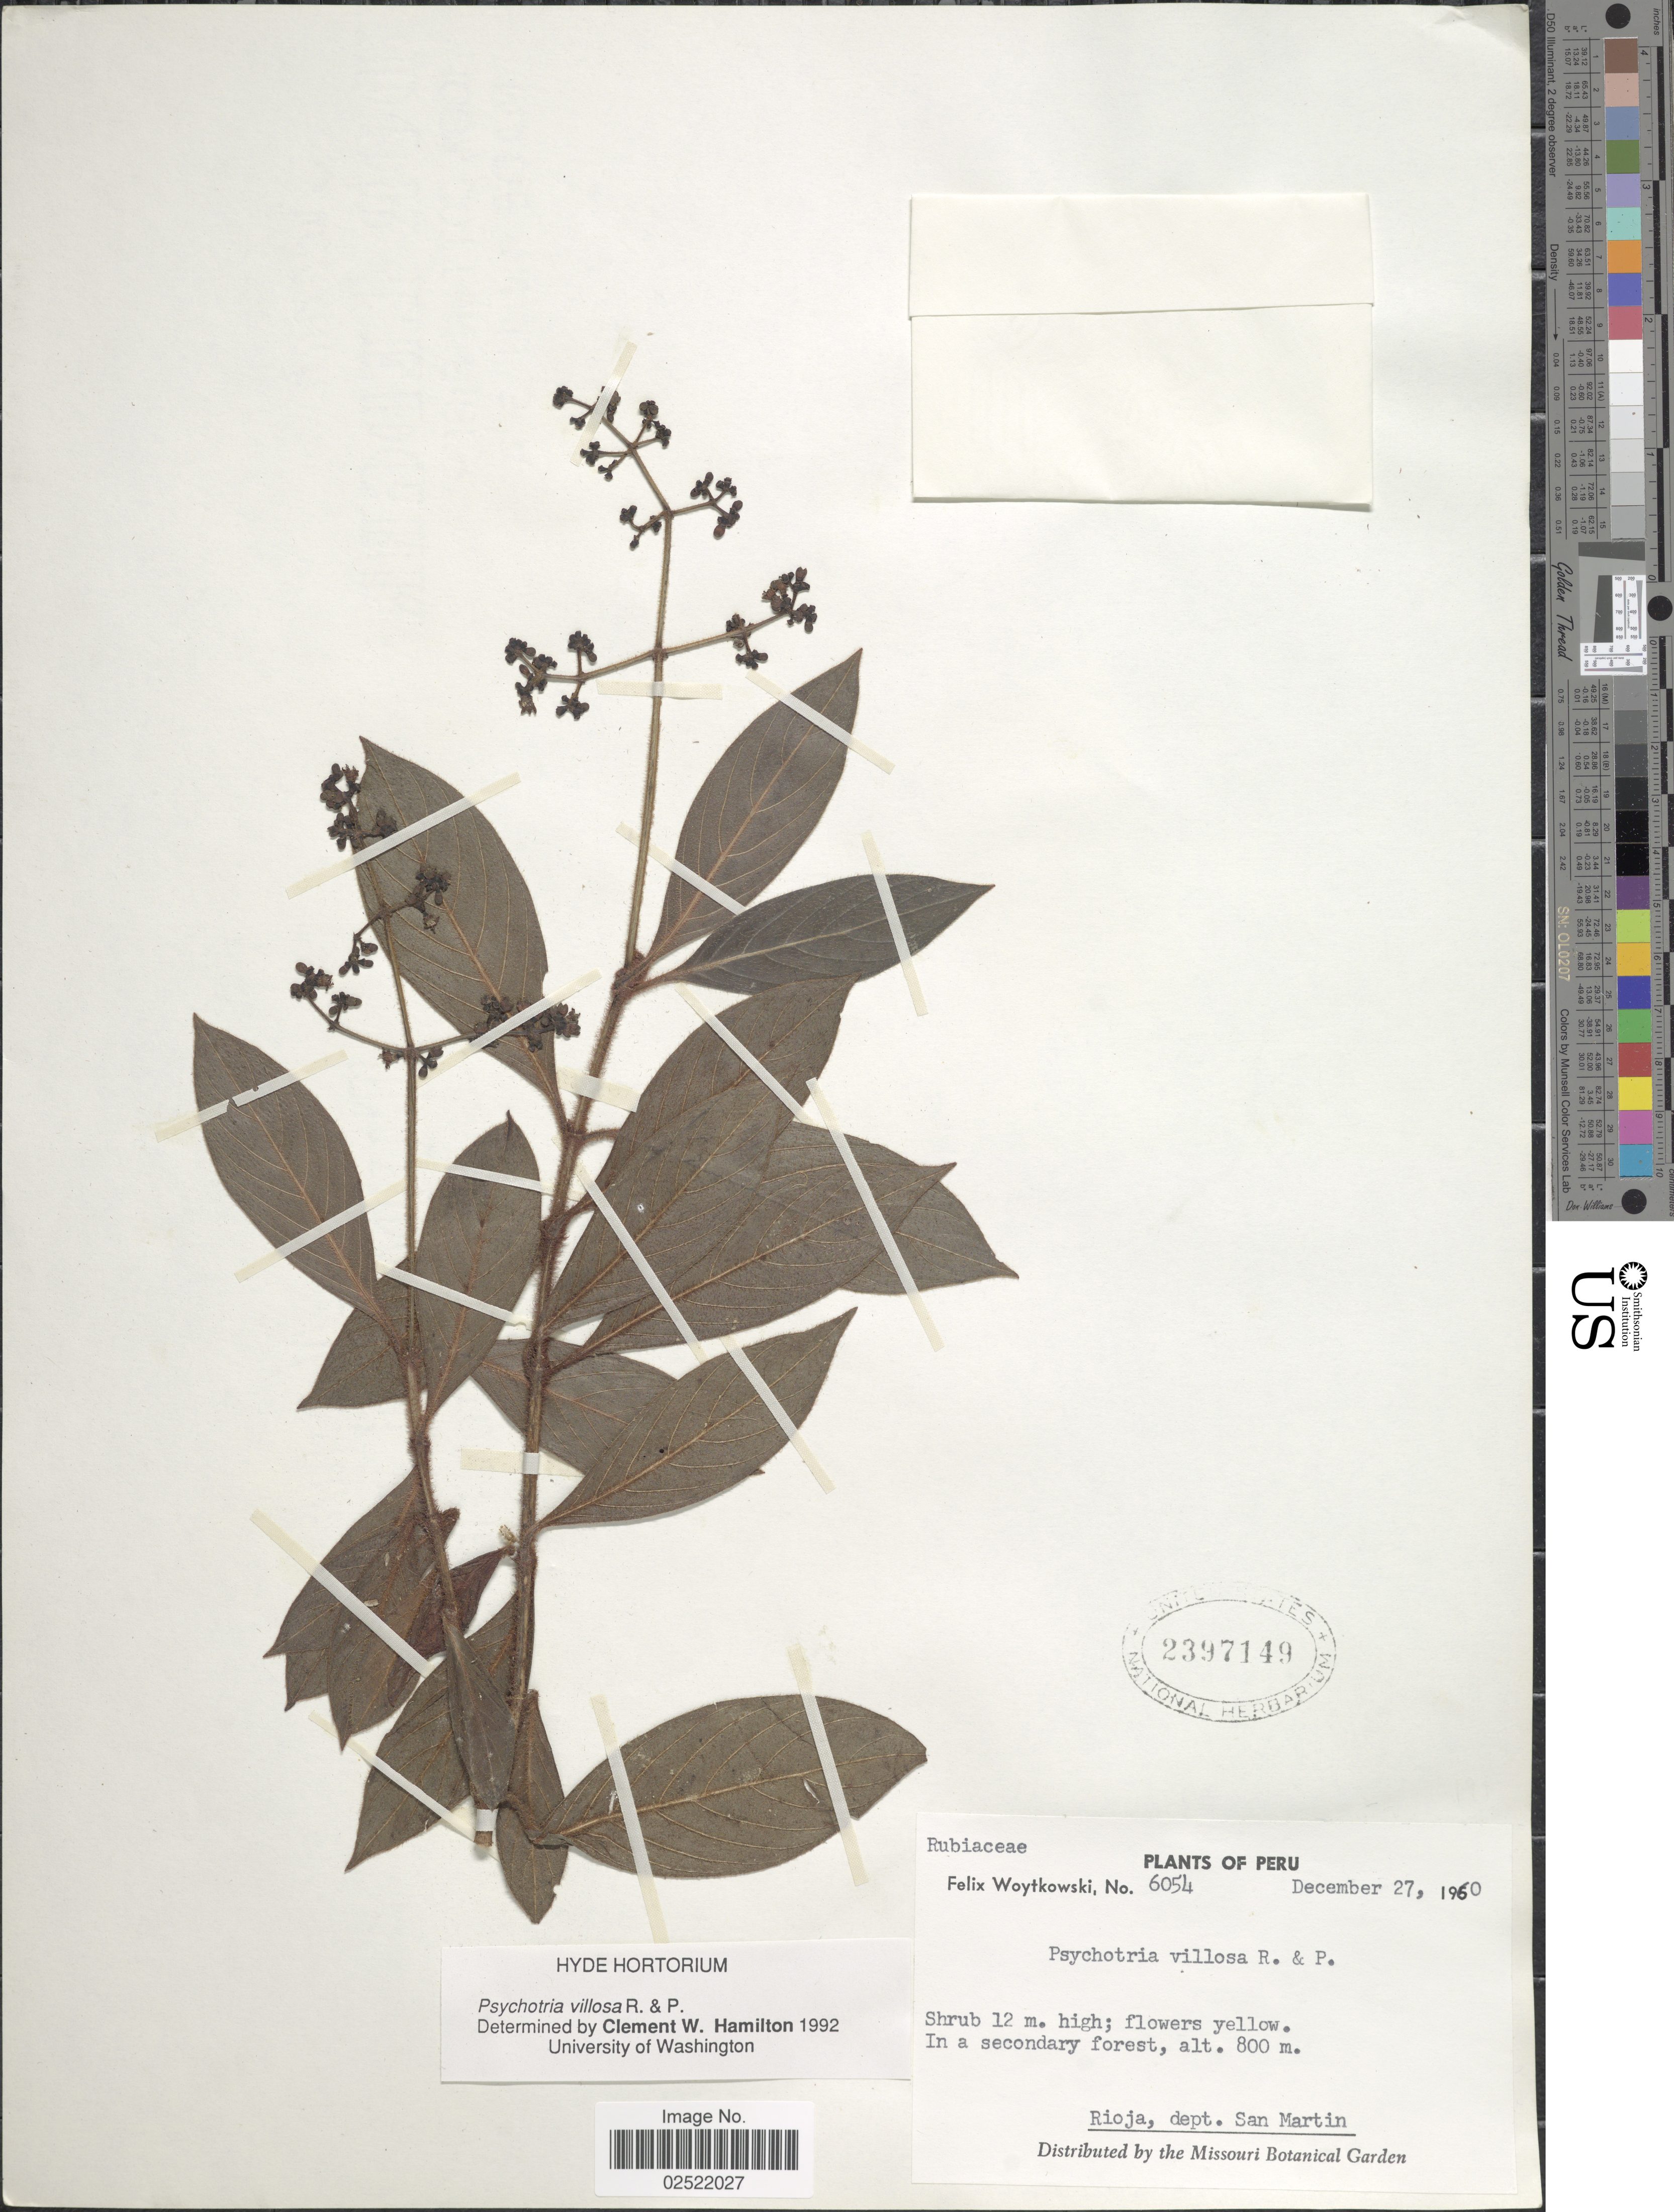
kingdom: Plantae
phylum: Tracheophyta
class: Magnoliopsida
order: Gentianales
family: Rubiaceae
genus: Psychotria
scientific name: Psychotria villosa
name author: Ruiz & Pav.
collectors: F. Woytkowski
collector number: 6054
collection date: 1960-12-27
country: Peru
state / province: San Martín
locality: Rioja, dept. San Martin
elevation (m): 800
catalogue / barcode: US 2397149